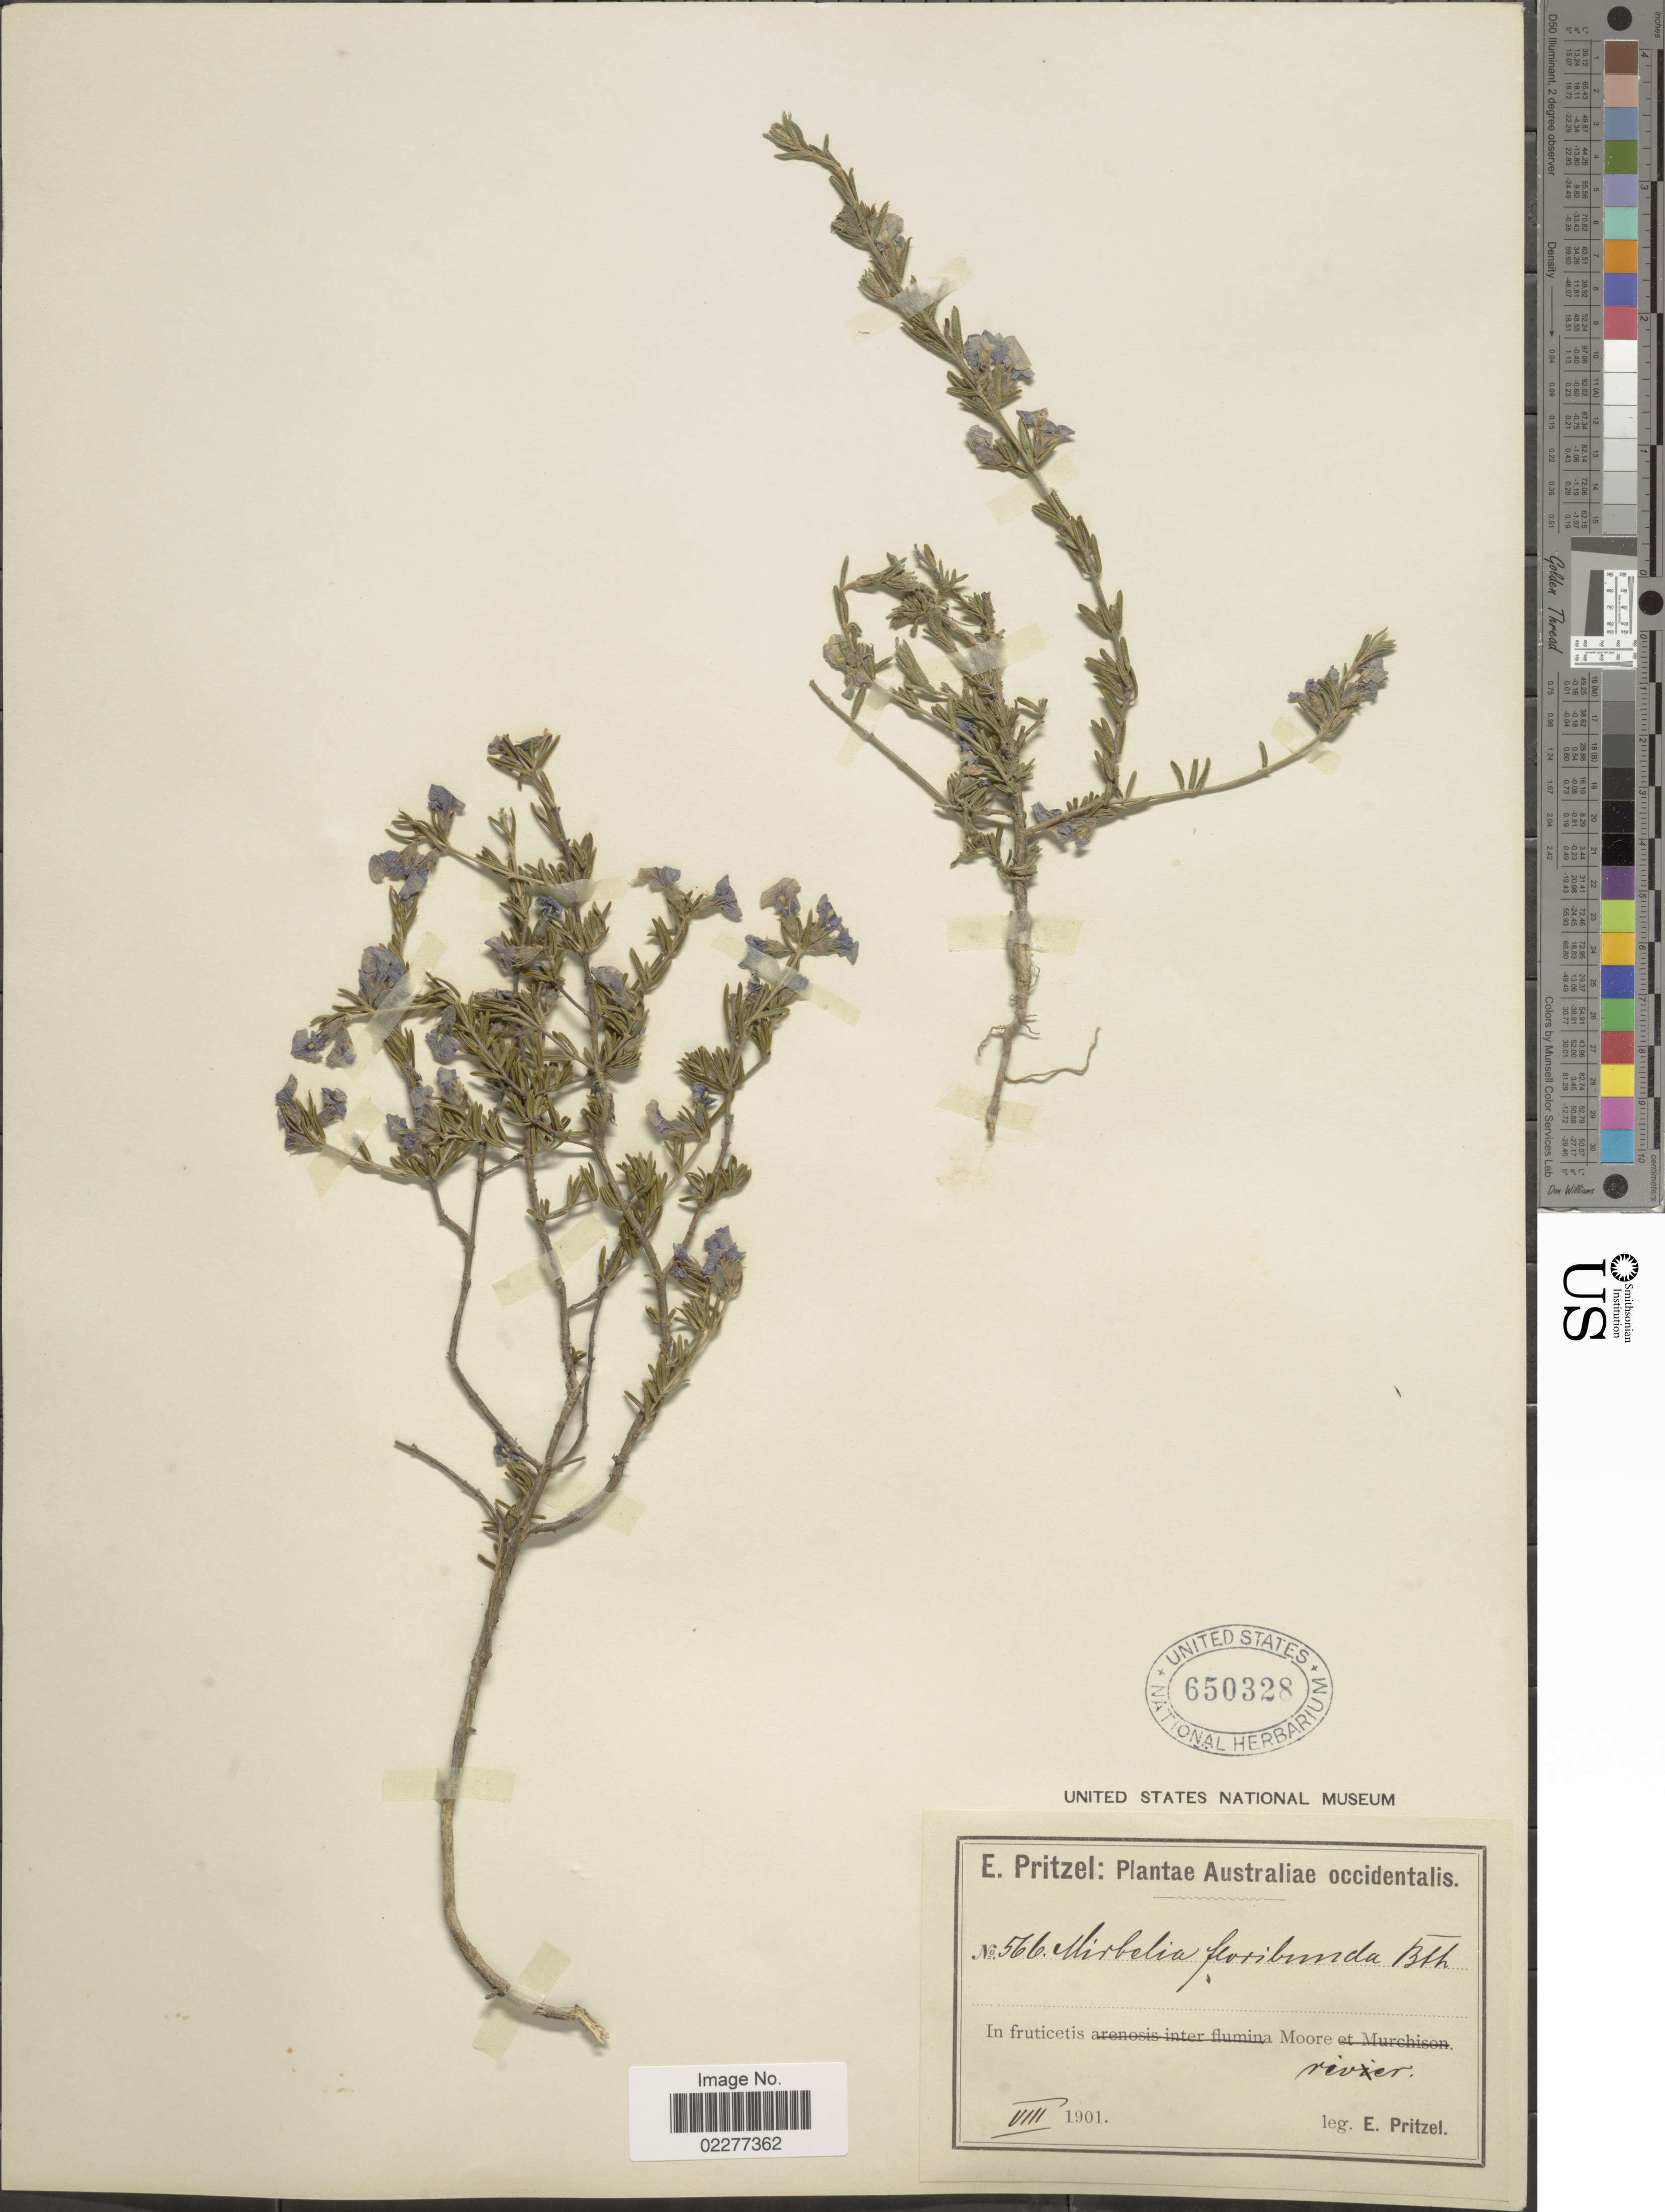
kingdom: Plantae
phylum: Tracheophyta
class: Magnoliopsida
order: Fabales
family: Fabaceae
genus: Mirbelia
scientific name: Mirbelia floribunda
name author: Benth.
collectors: E. G. Pritzel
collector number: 566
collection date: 1901-08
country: Australia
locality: In fruticetis Moore river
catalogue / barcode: US 650328